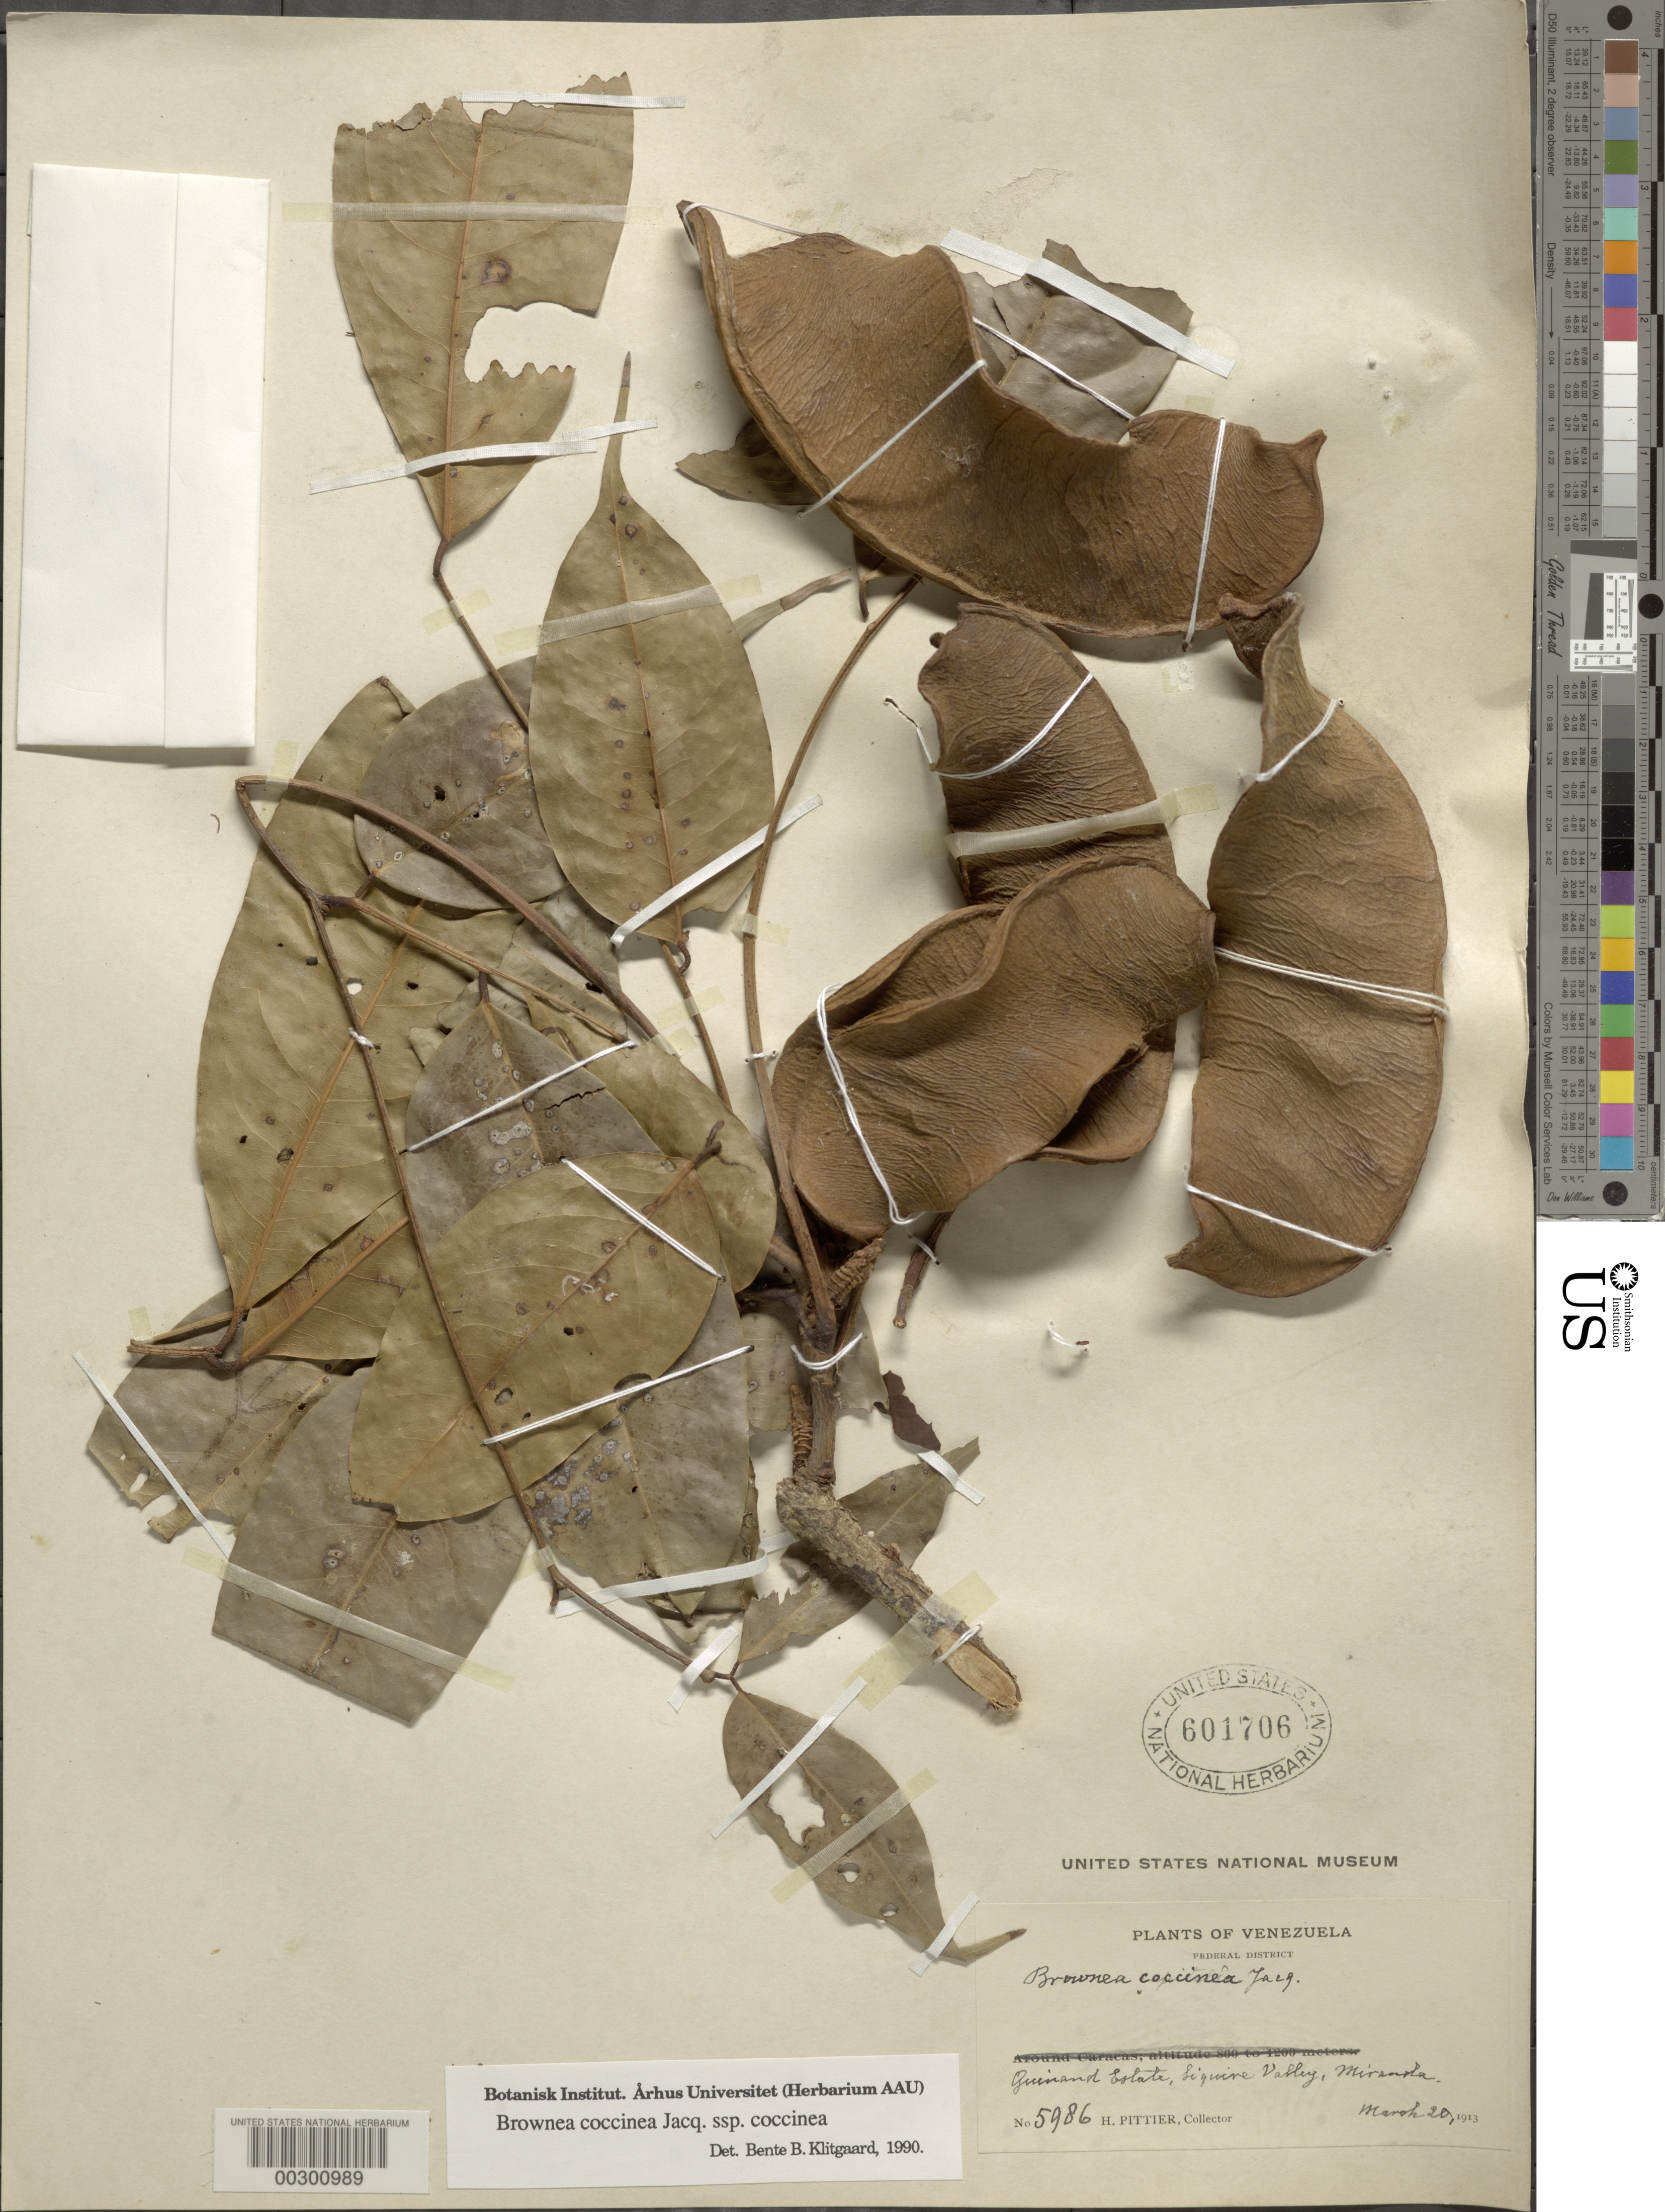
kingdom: Plantae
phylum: Tracheophyta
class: Magnoliopsida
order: Fabales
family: Fabaceae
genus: Brownea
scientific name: Brownea coccinea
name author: Jacq.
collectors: H. F. Pittier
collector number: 5986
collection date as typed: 20 Mar 1913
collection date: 1913-03-20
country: Venezuela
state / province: Miranda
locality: Guinand estate (cardenas), siquire valley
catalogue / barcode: US 601706